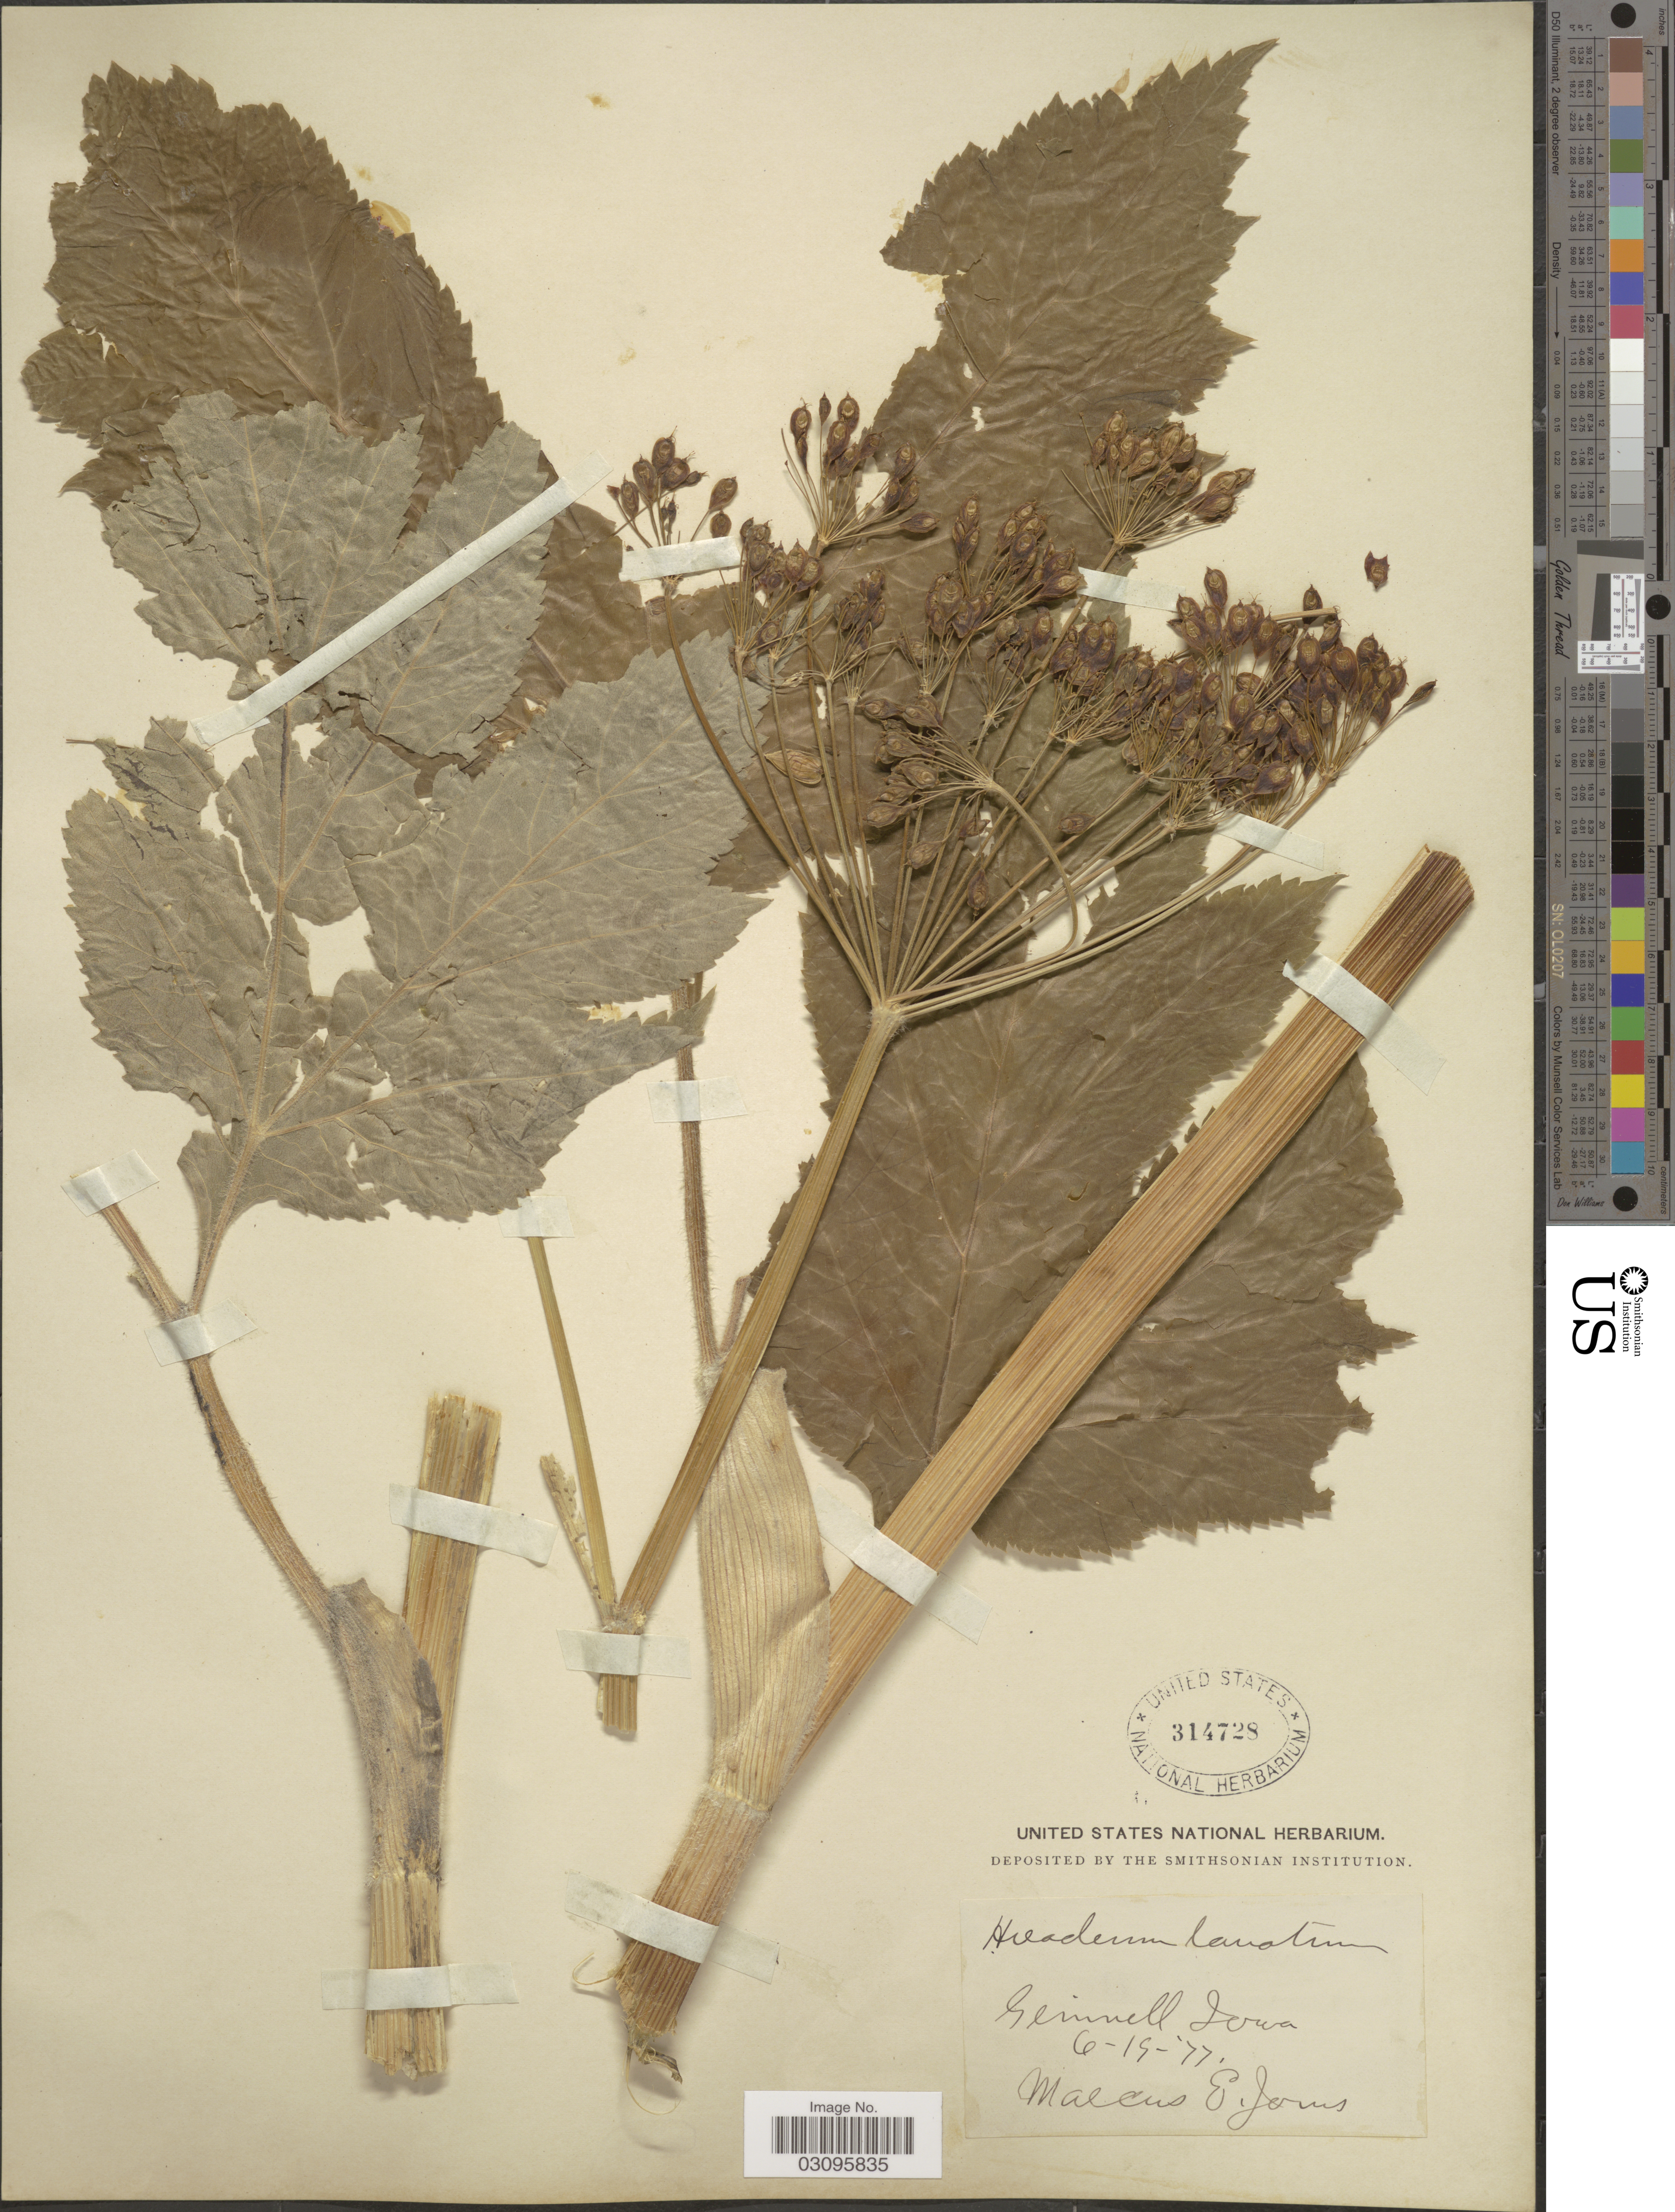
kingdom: Plantae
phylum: Tracheophyta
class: Magnoliopsida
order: Apiales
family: Apiaceae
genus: Heracleum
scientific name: Heracleum lanatum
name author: Michx.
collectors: M. E. Jones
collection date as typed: Transcribed d/m/y: 19/6/77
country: United States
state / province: Iowa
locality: Grinnell.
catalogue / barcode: US 314728